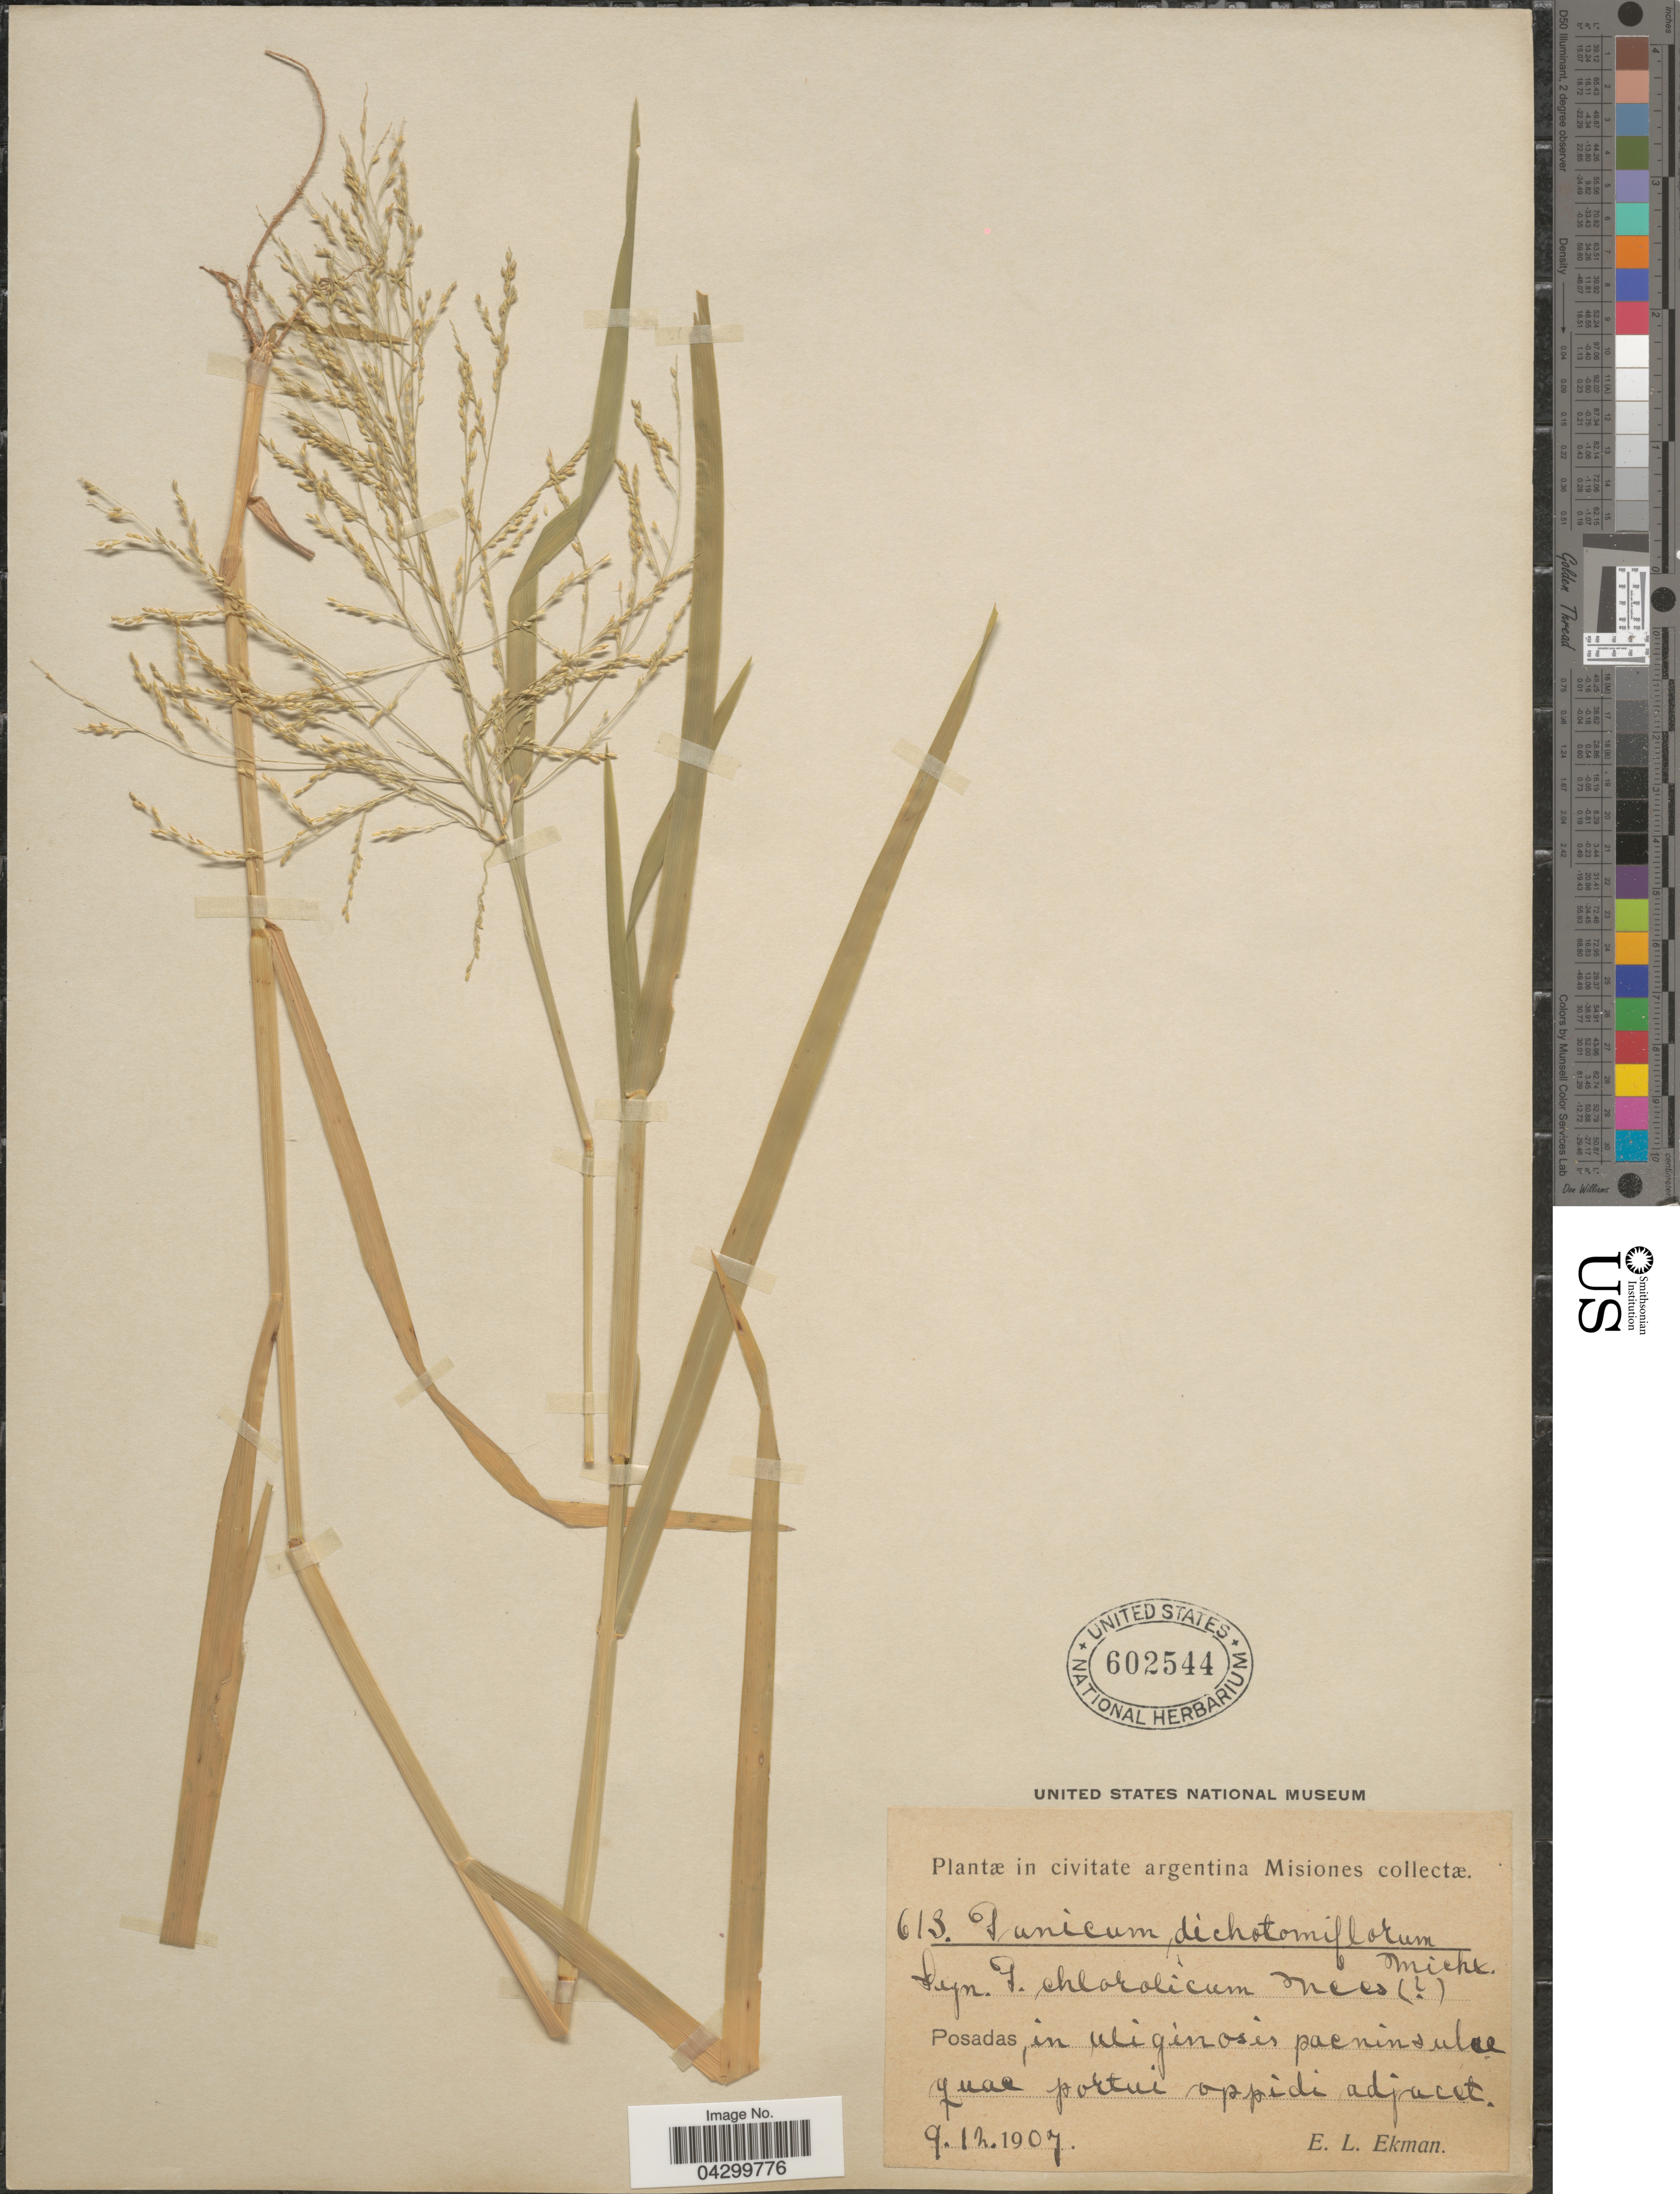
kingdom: Plantae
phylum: Tracheophyta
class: Liliopsida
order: Poales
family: Poaceae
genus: Panicum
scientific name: Panicum dichotomiflorum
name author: Michx.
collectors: E. L. Ekman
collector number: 613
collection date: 1907-12-09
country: Argentina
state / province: Misiones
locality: Posadas, in uliginosis paeninsulae quae portui oppidi adjacet.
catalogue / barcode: US 602544